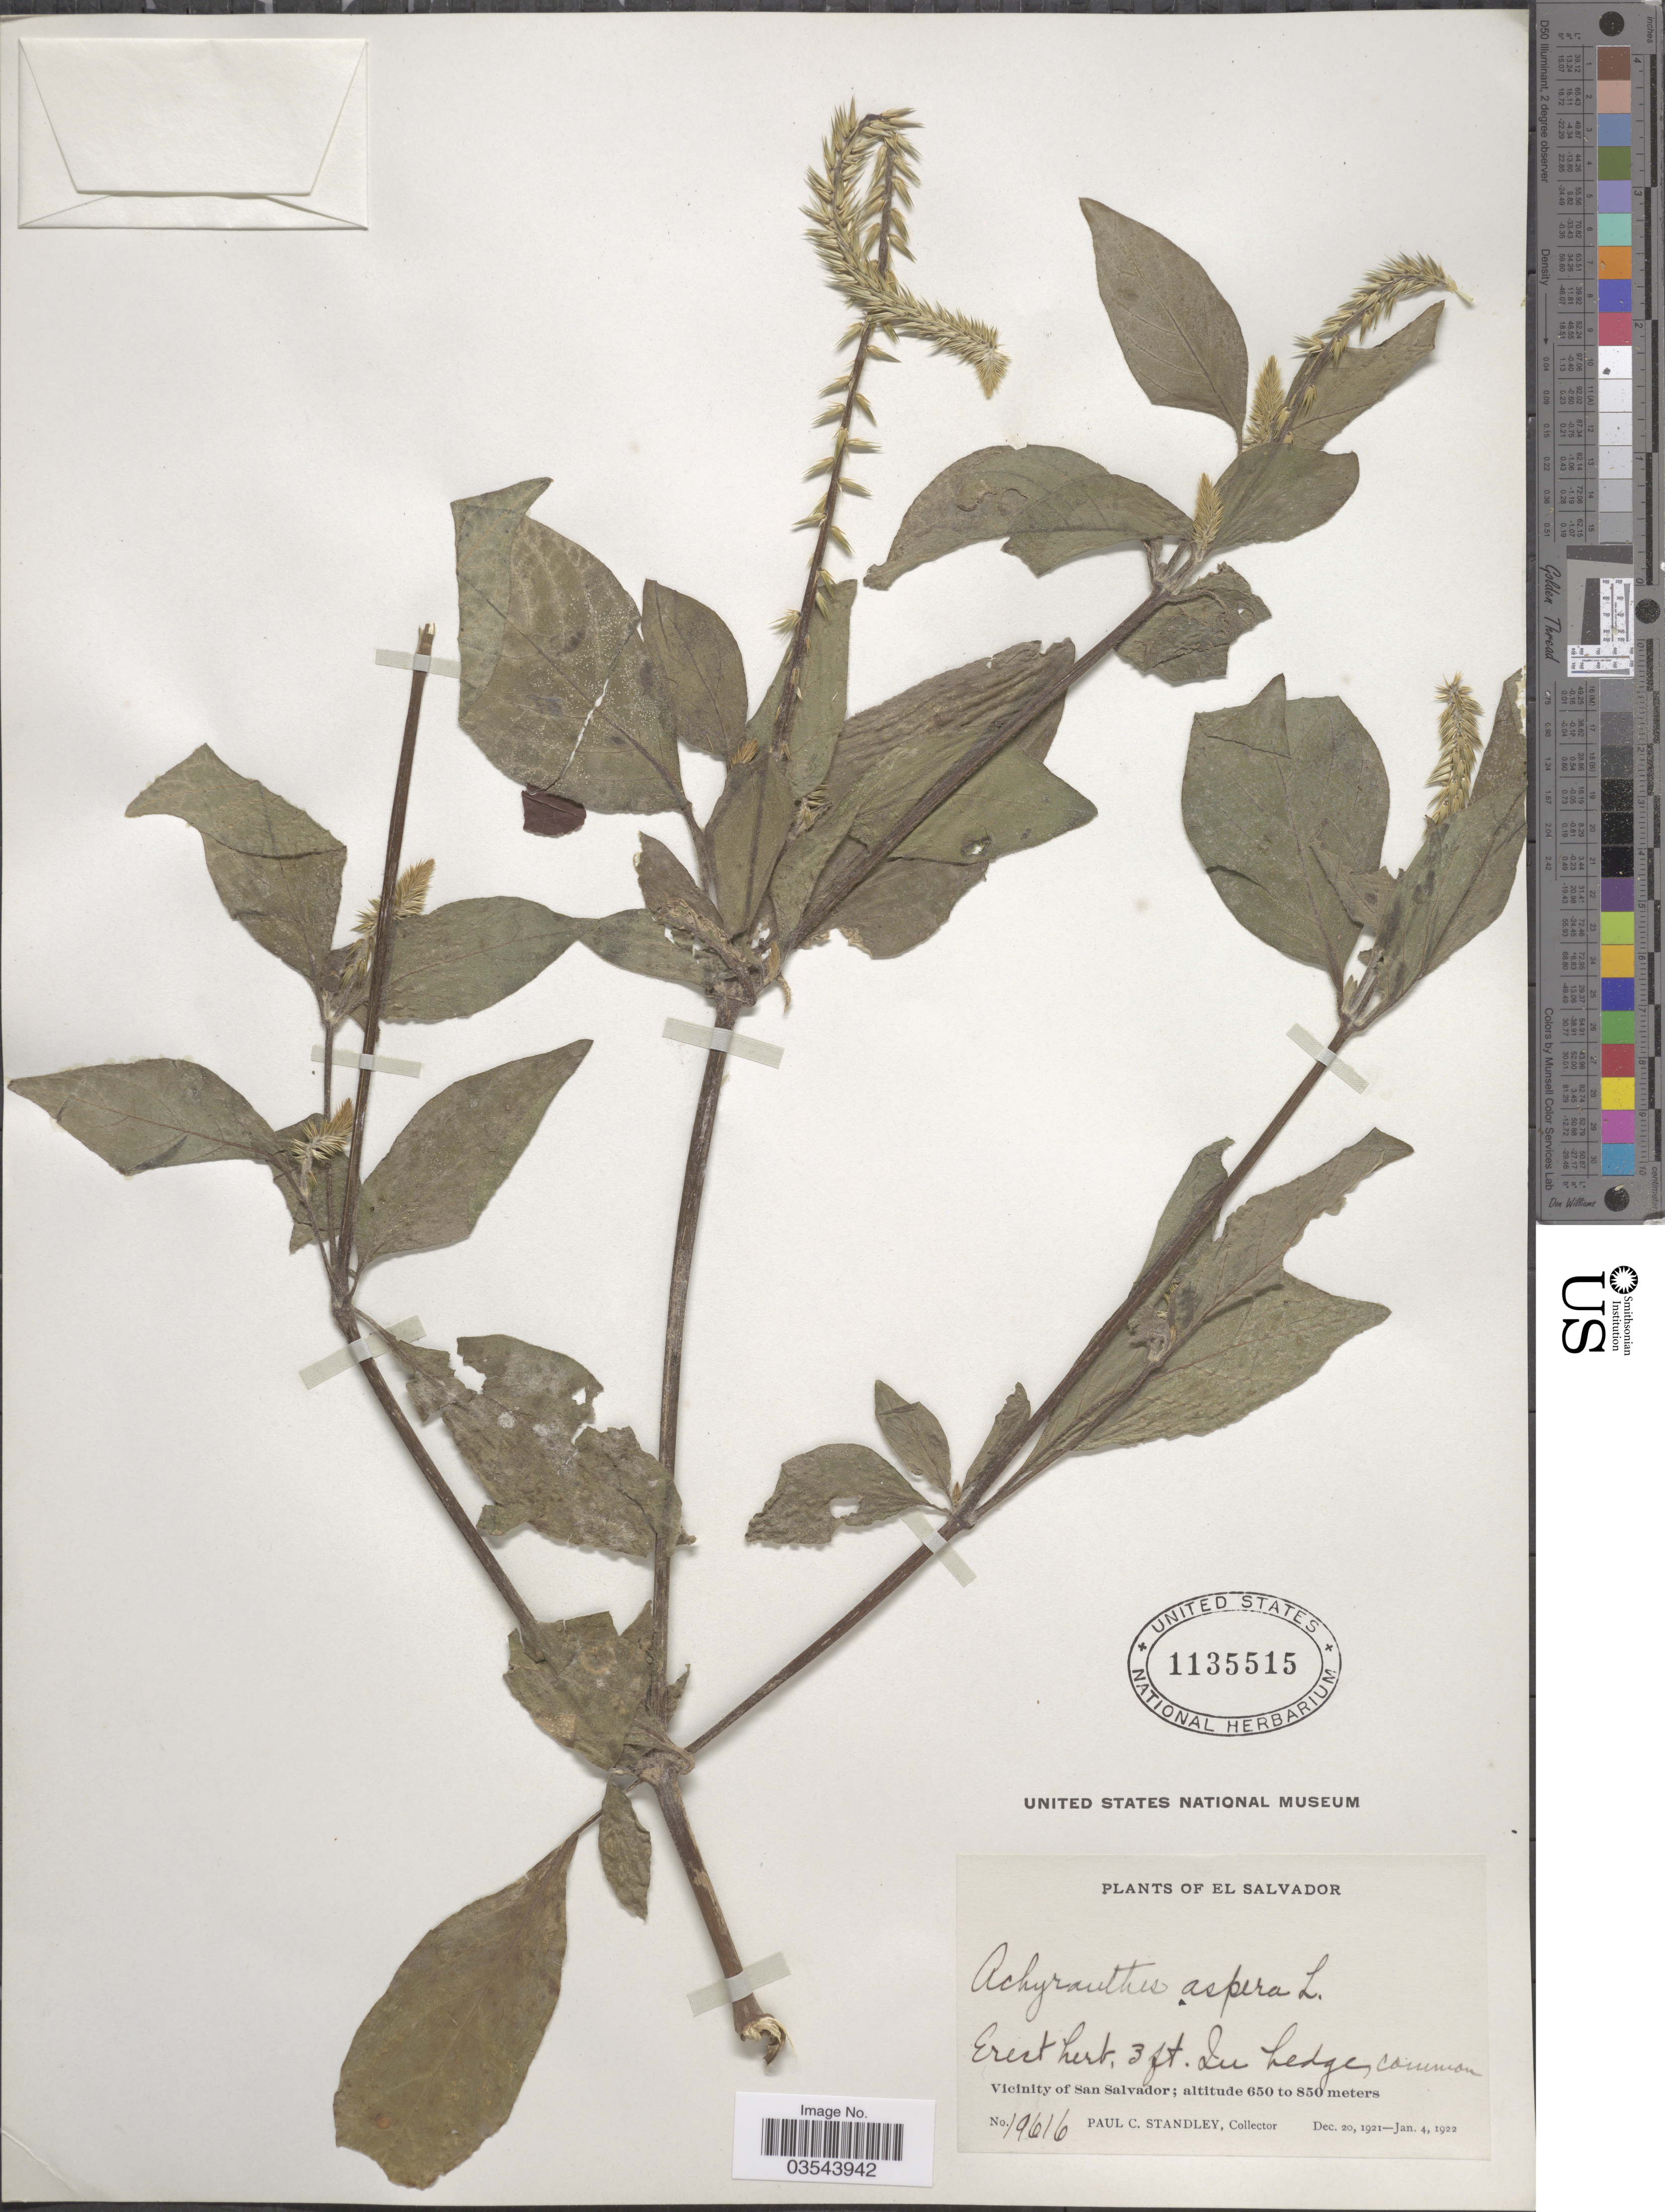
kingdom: Plantae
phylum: Tracheophyta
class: Magnoliopsida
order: Caryophyllales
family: Amaranthaceae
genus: Achyranthes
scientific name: Achyranthes aspera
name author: L.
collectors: P. C. Standley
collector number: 19616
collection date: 1921-12-20/1922-01-04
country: El Salvador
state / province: San Salvador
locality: Vicinity of San Salvador.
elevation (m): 650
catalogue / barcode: US 1135515